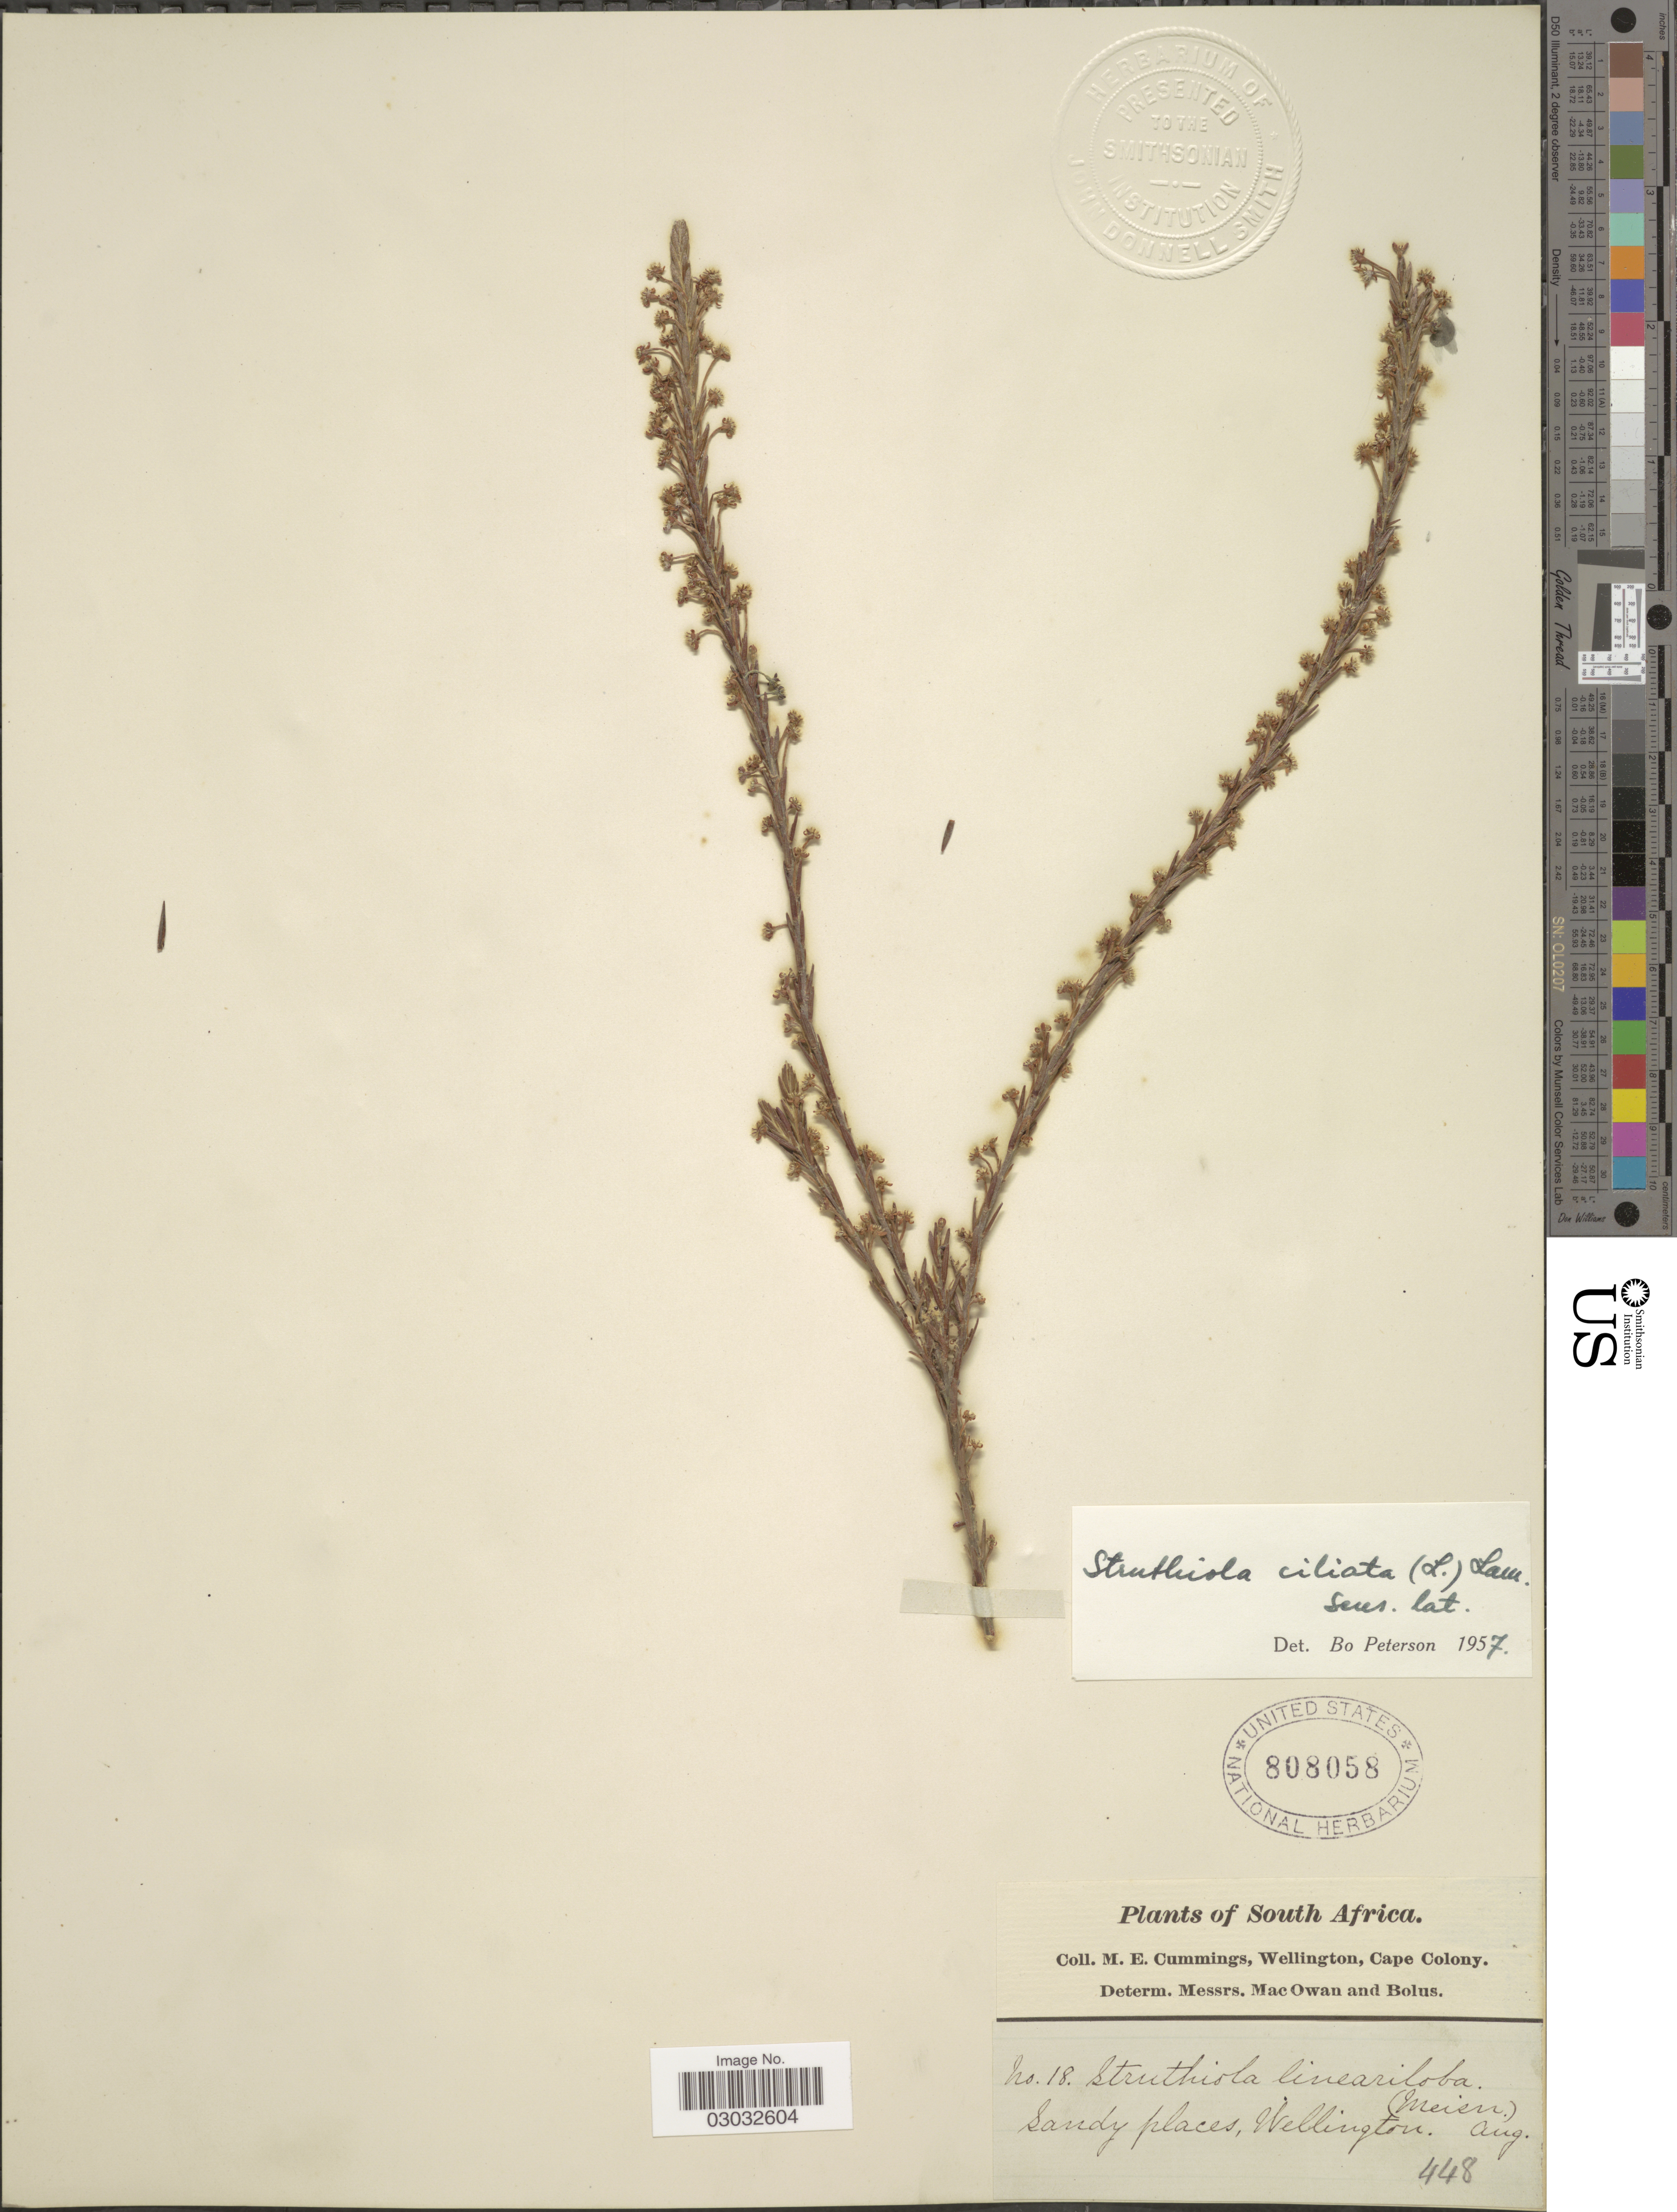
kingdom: Plantae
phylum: Tracheophyta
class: Magnoliopsida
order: Malvales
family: Thymelaeaceae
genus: Struthiola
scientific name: Struthiola ciliata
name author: (L.) Lam.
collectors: M. E. Cummings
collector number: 18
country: South Africa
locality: Wellington.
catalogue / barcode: US 808058